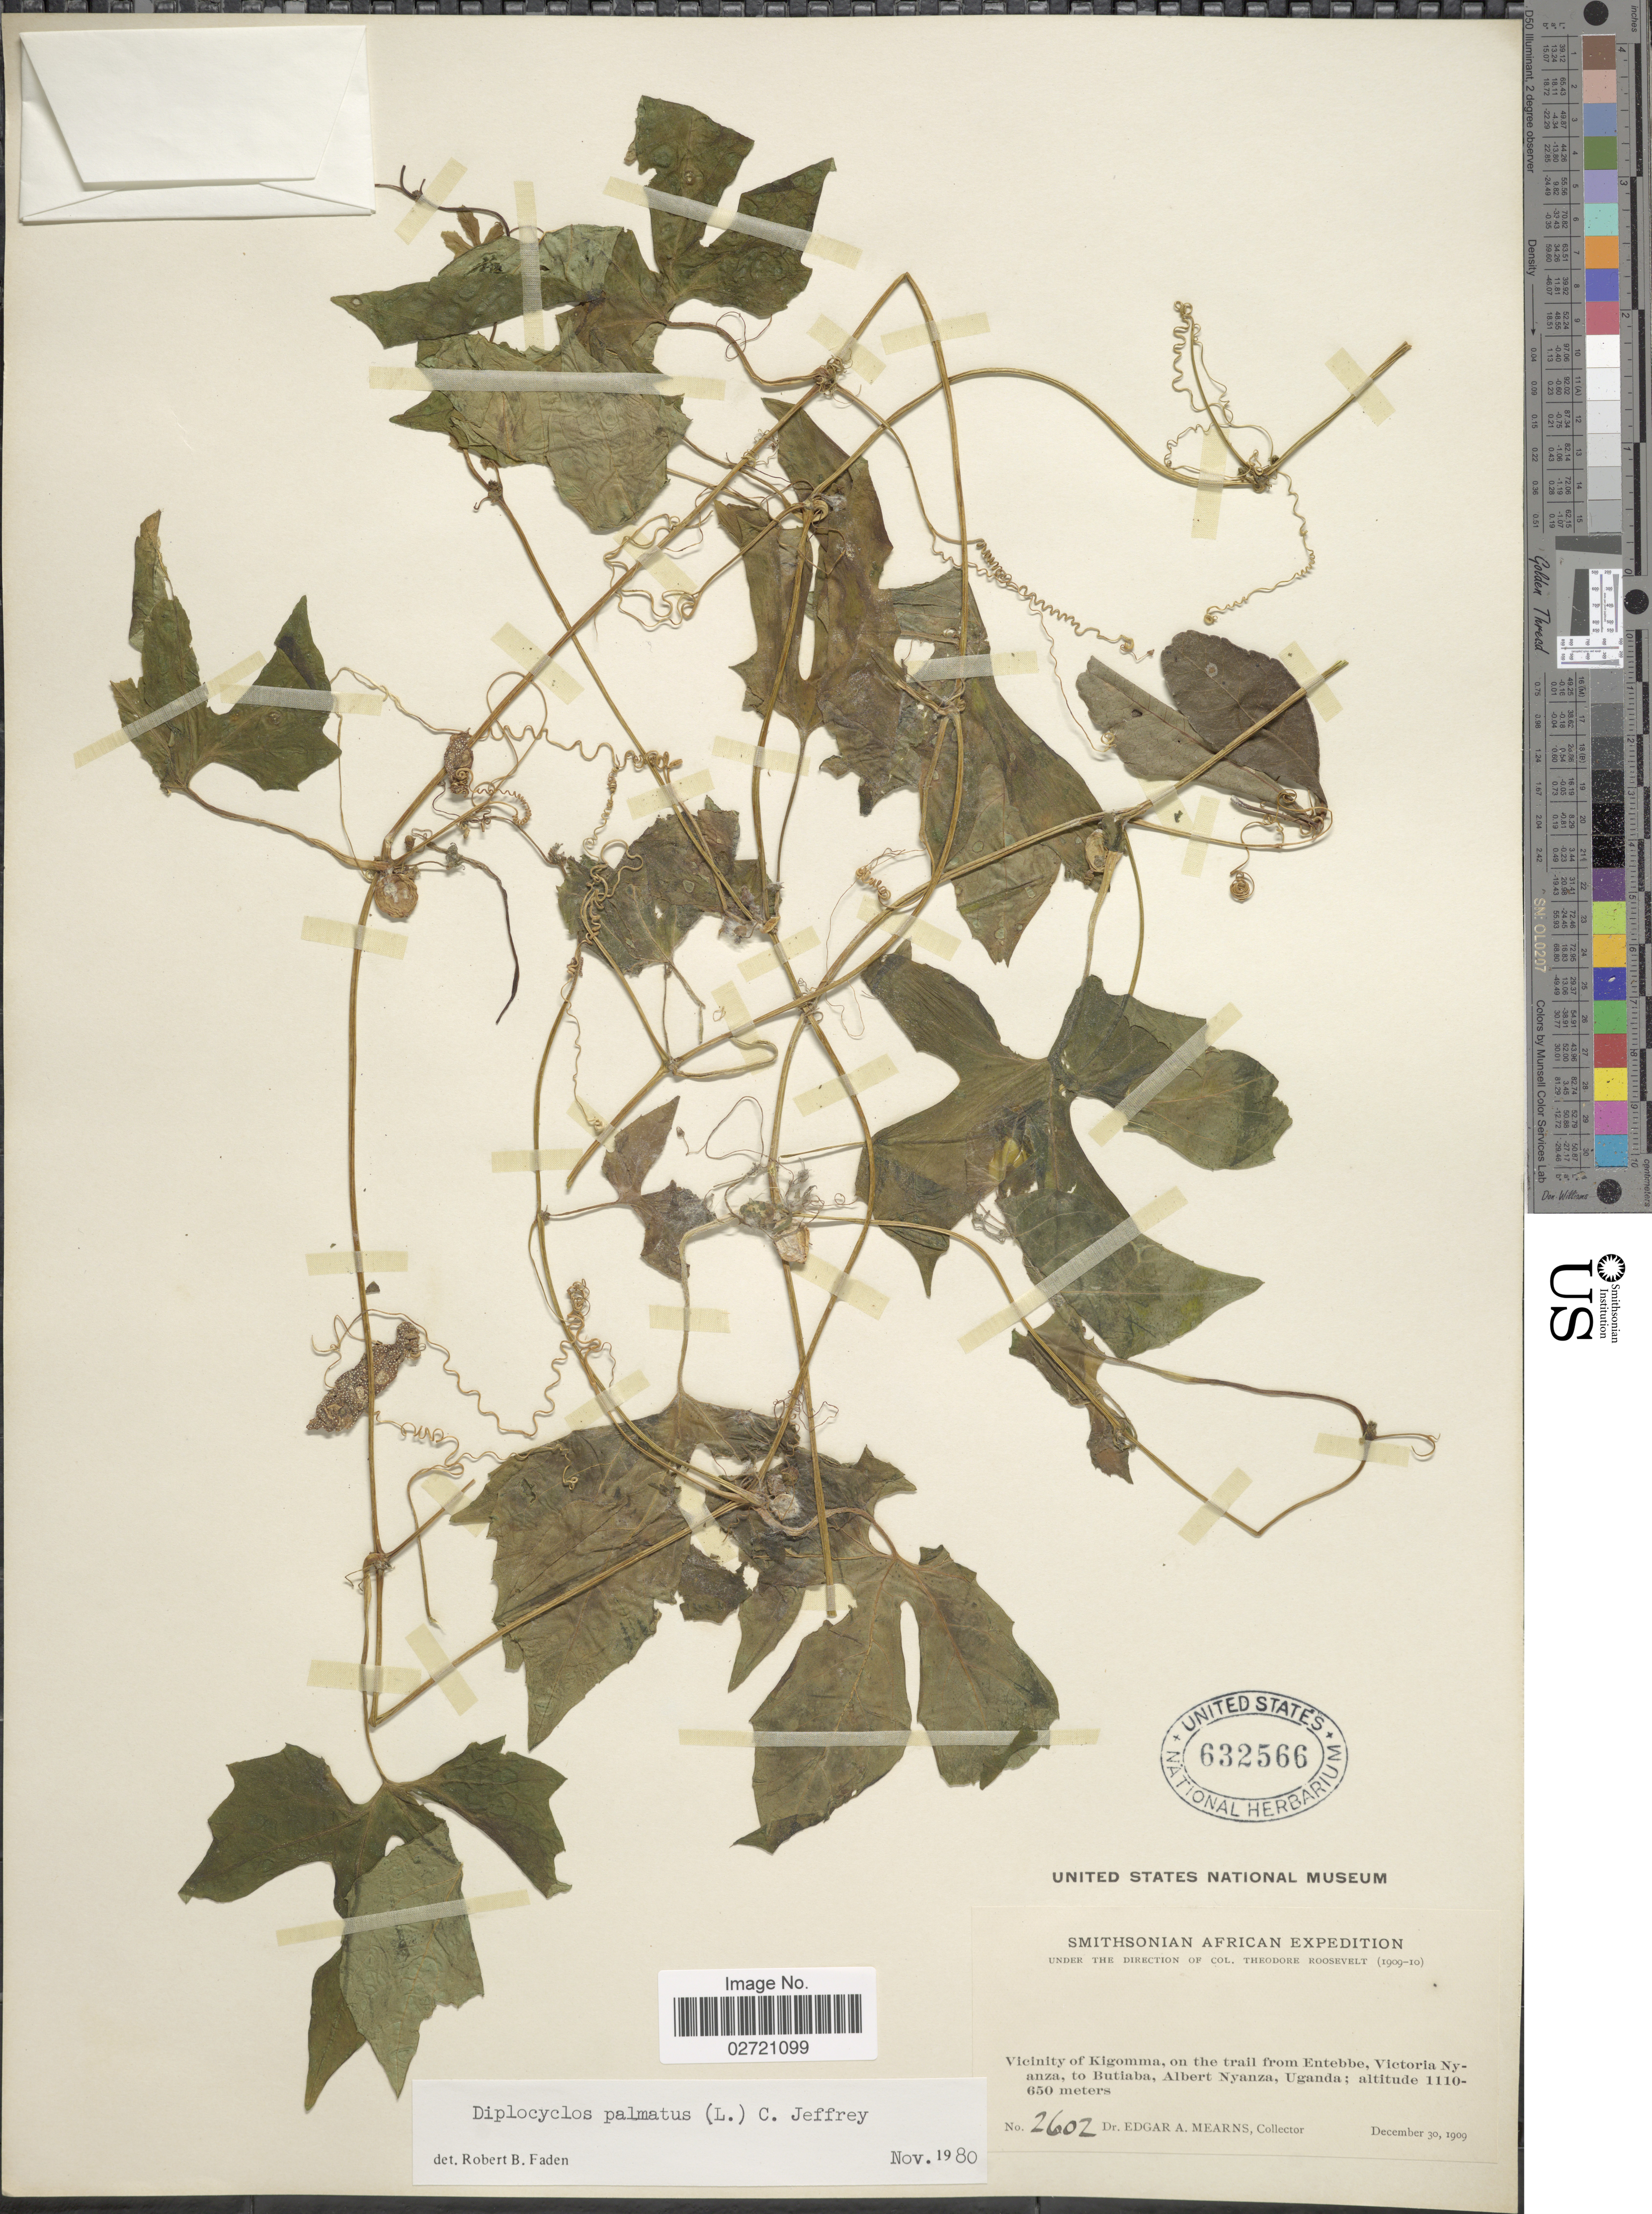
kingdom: Plantae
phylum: Tracheophyta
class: Magnoliopsida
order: Cucurbitales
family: Cucurbitaceae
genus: Diplocyclos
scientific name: Diplocyclos palmatus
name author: (L.) C. Jeffrey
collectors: E. A. Mearns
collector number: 2602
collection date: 1909-12-30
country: Uganda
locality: Vicinity of Kigomma, on the trail from Entebbe, Victoria Nyanza, to Butiaba, Albert Nyanza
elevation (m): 650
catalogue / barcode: US 632566